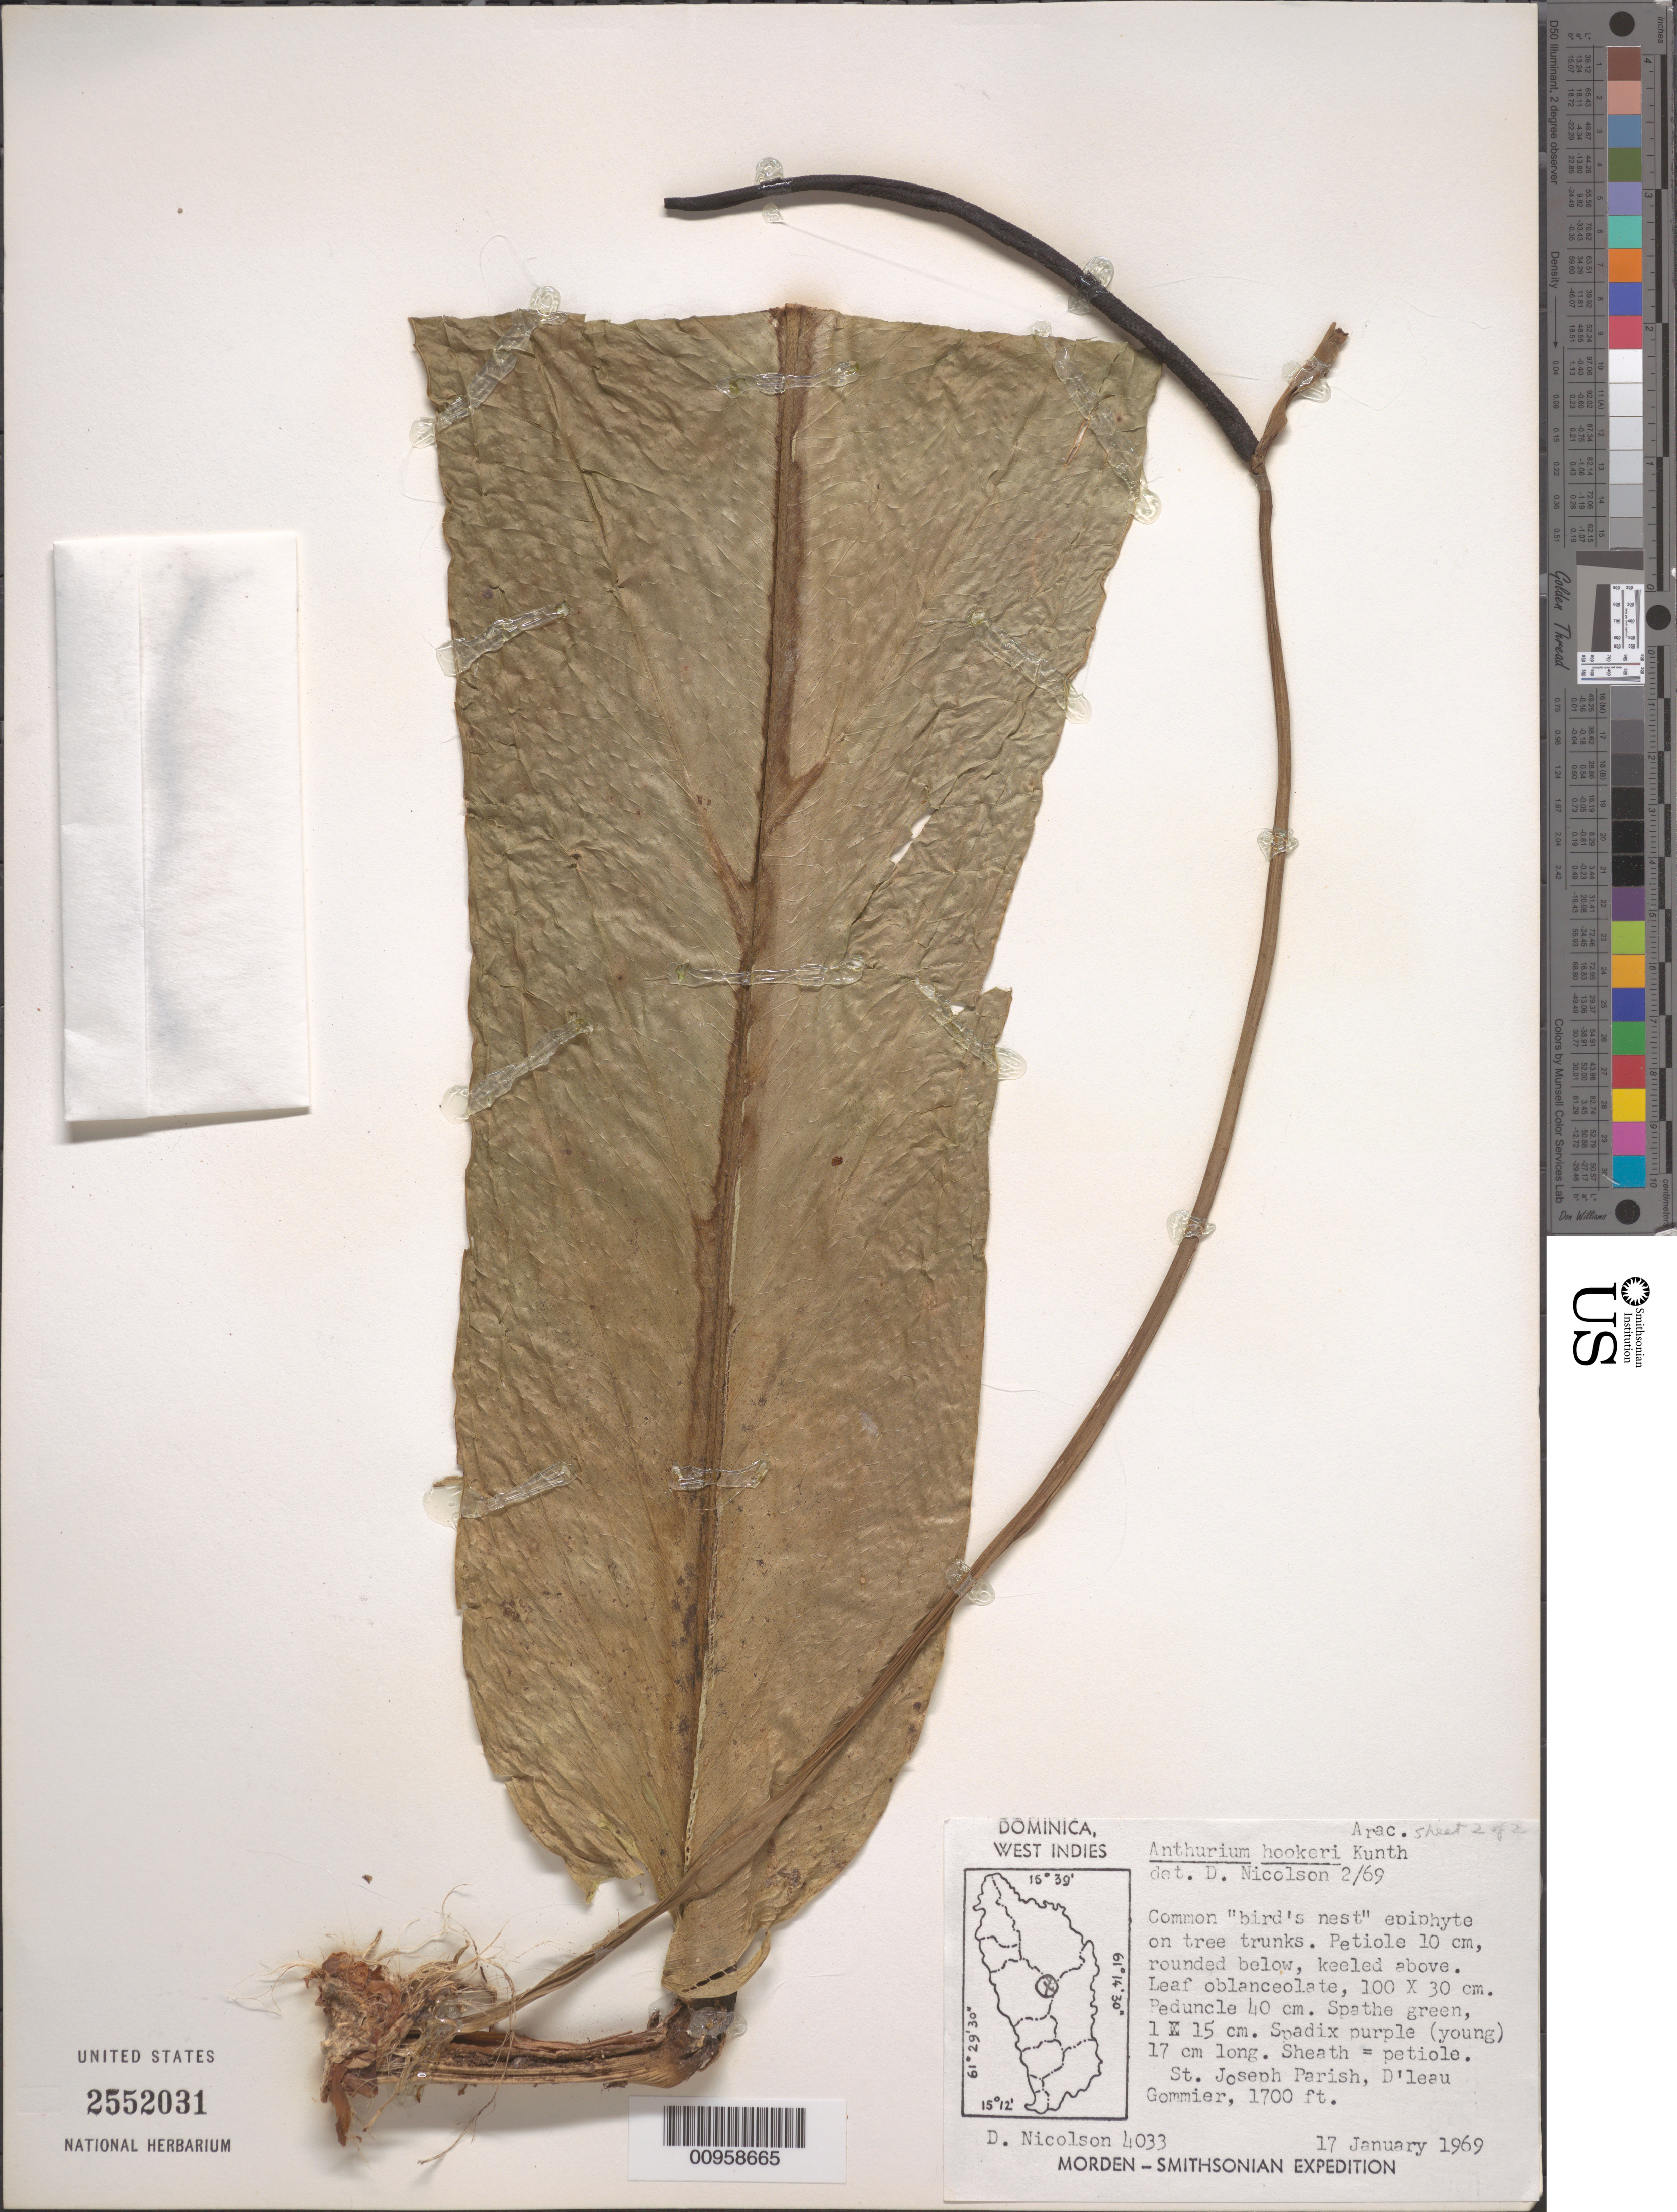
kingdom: Plantae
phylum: Tracheophyta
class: Liliopsida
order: Alismatales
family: Araceae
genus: Anthurium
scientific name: Anthurium hookeri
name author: Kunth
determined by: Nicolson, Dan H.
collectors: D. H. Nicolson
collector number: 4033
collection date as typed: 17 Jan 1969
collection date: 1969-01-17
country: Dominica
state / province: St. Joseph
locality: D'leau Gommier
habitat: On tree trunks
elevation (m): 518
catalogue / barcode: US 2552031